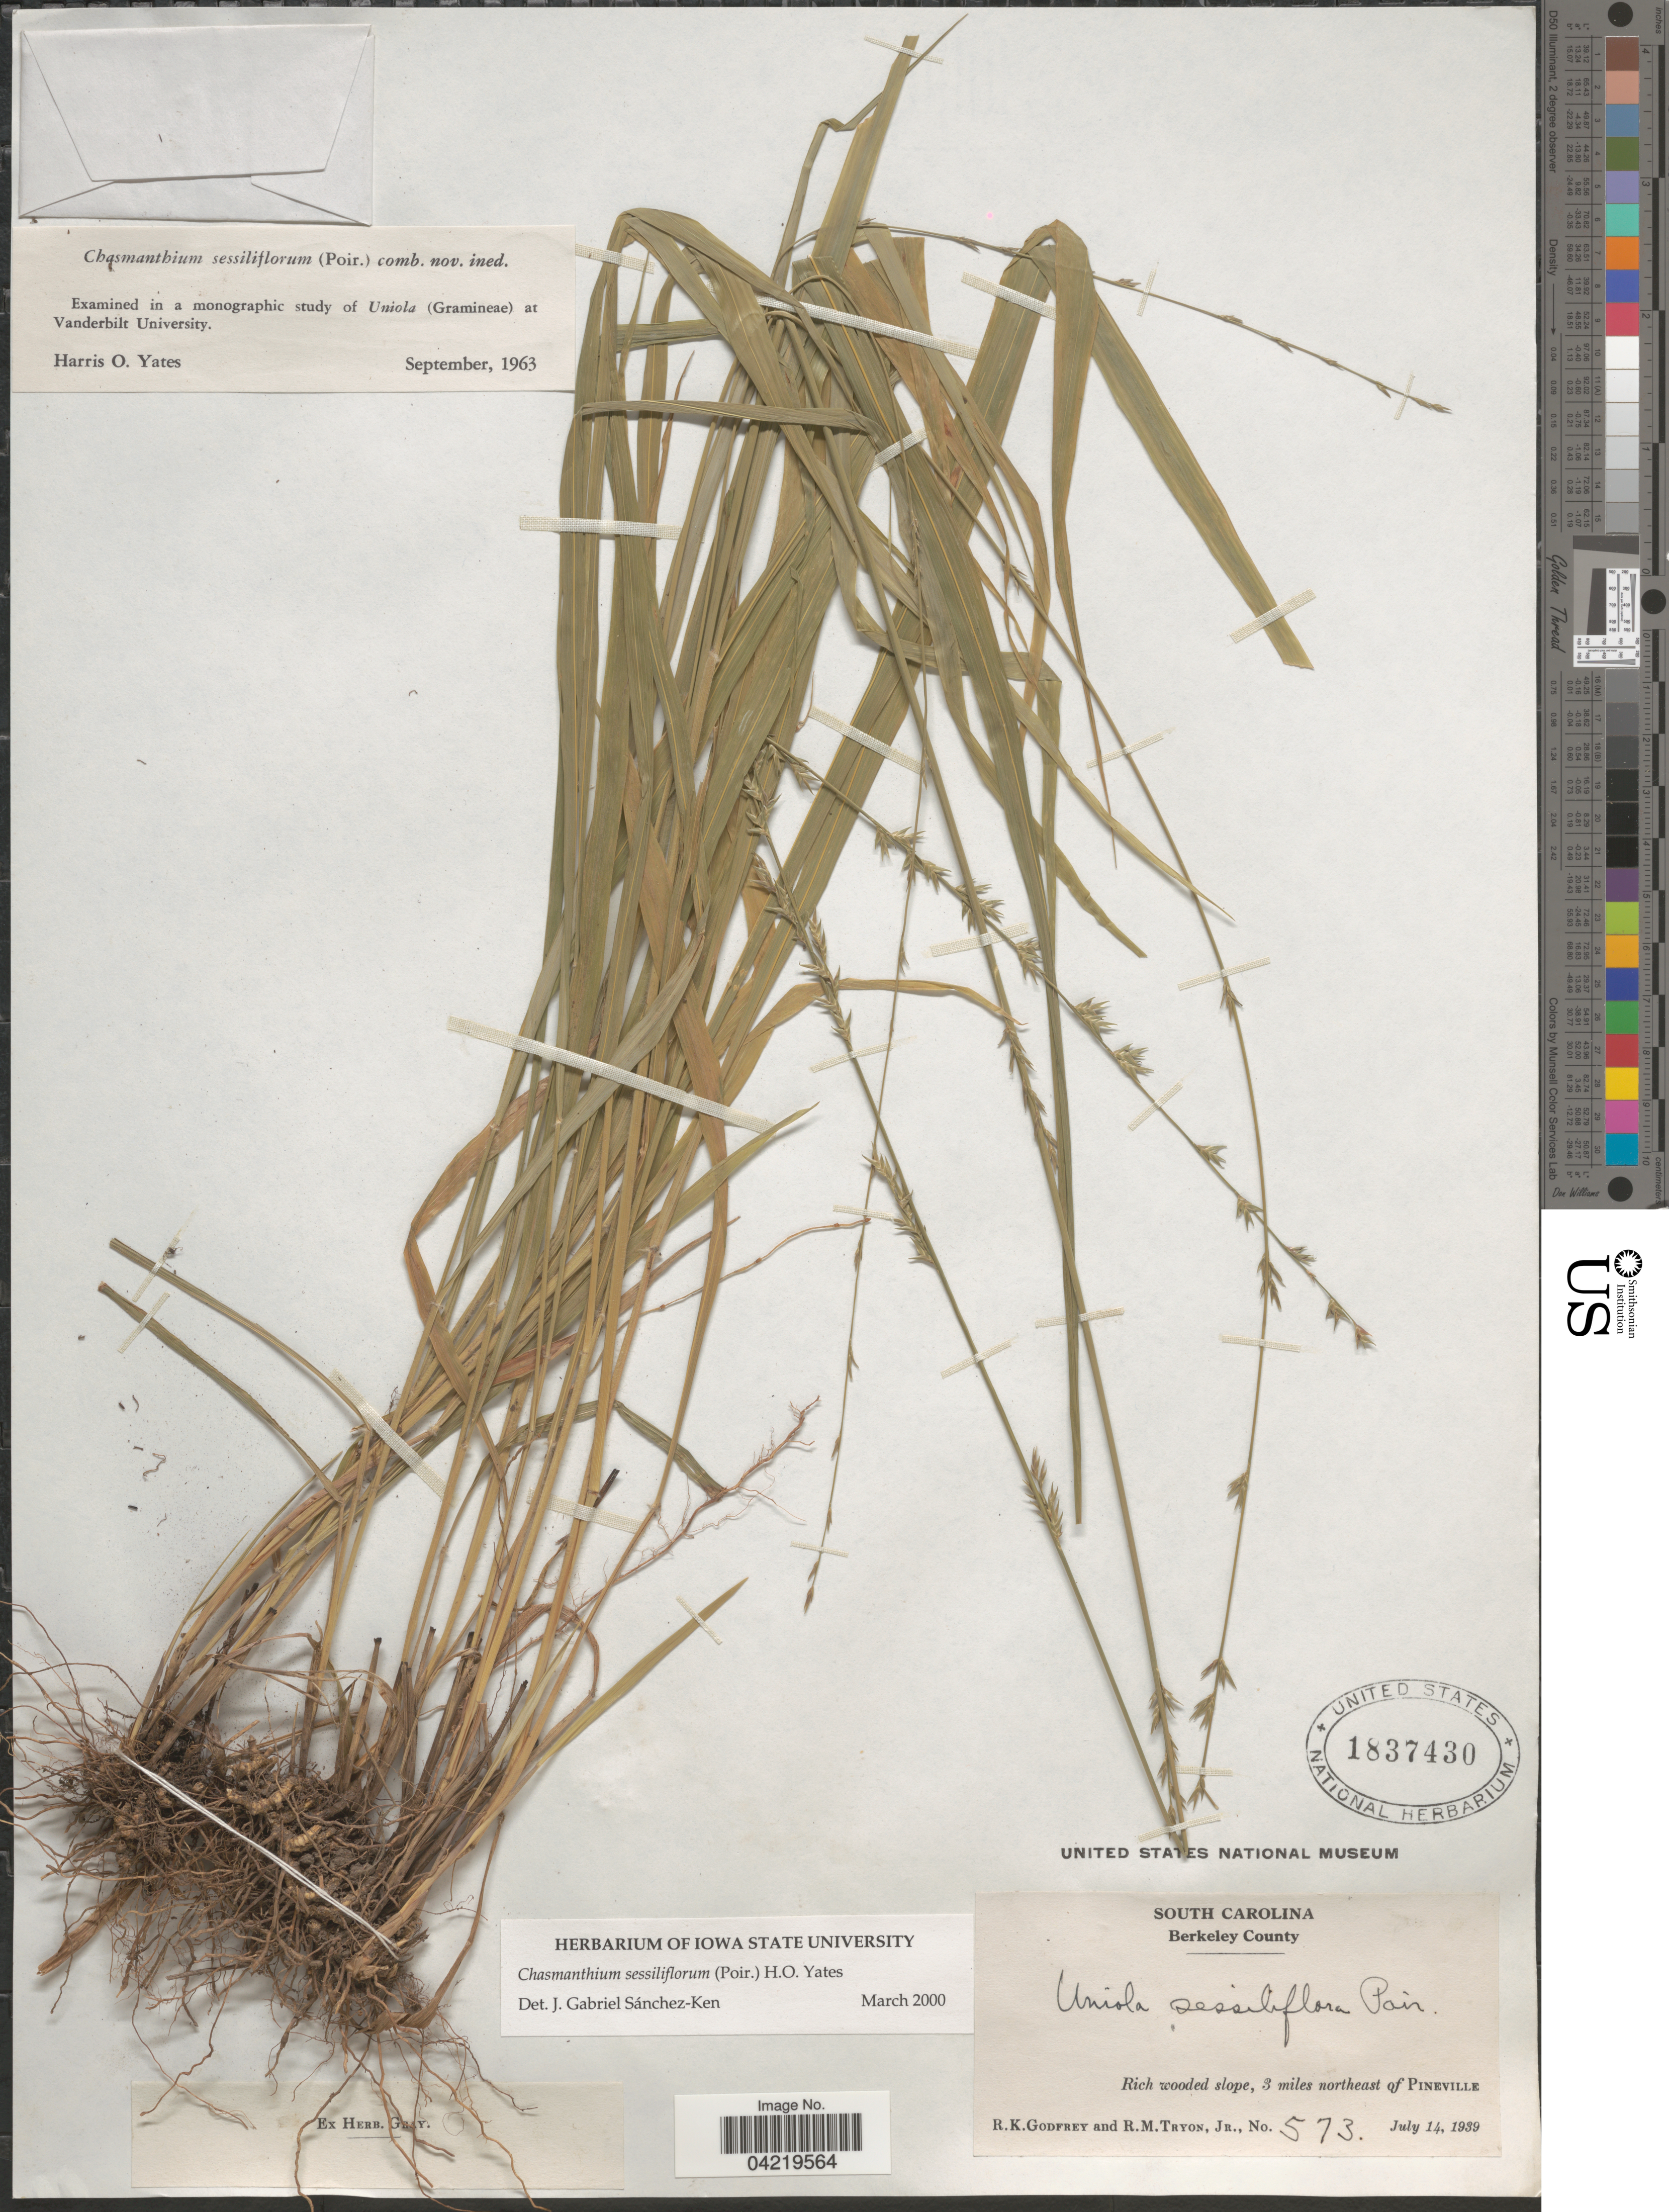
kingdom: Plantae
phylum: Tracheophyta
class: Liliopsida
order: Poales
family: Poaceae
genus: Chasmanthium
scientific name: Chasmanthium laxum subsp. sessiliflorum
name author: (L.) H.O. Yates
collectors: R. K. Godfrey & R. Tryon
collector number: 573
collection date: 1939-07-14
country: United States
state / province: South Carolina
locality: Berkeley County. Rich wooded slope, 3 miles northeast of Pineville.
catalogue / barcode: US 1837430